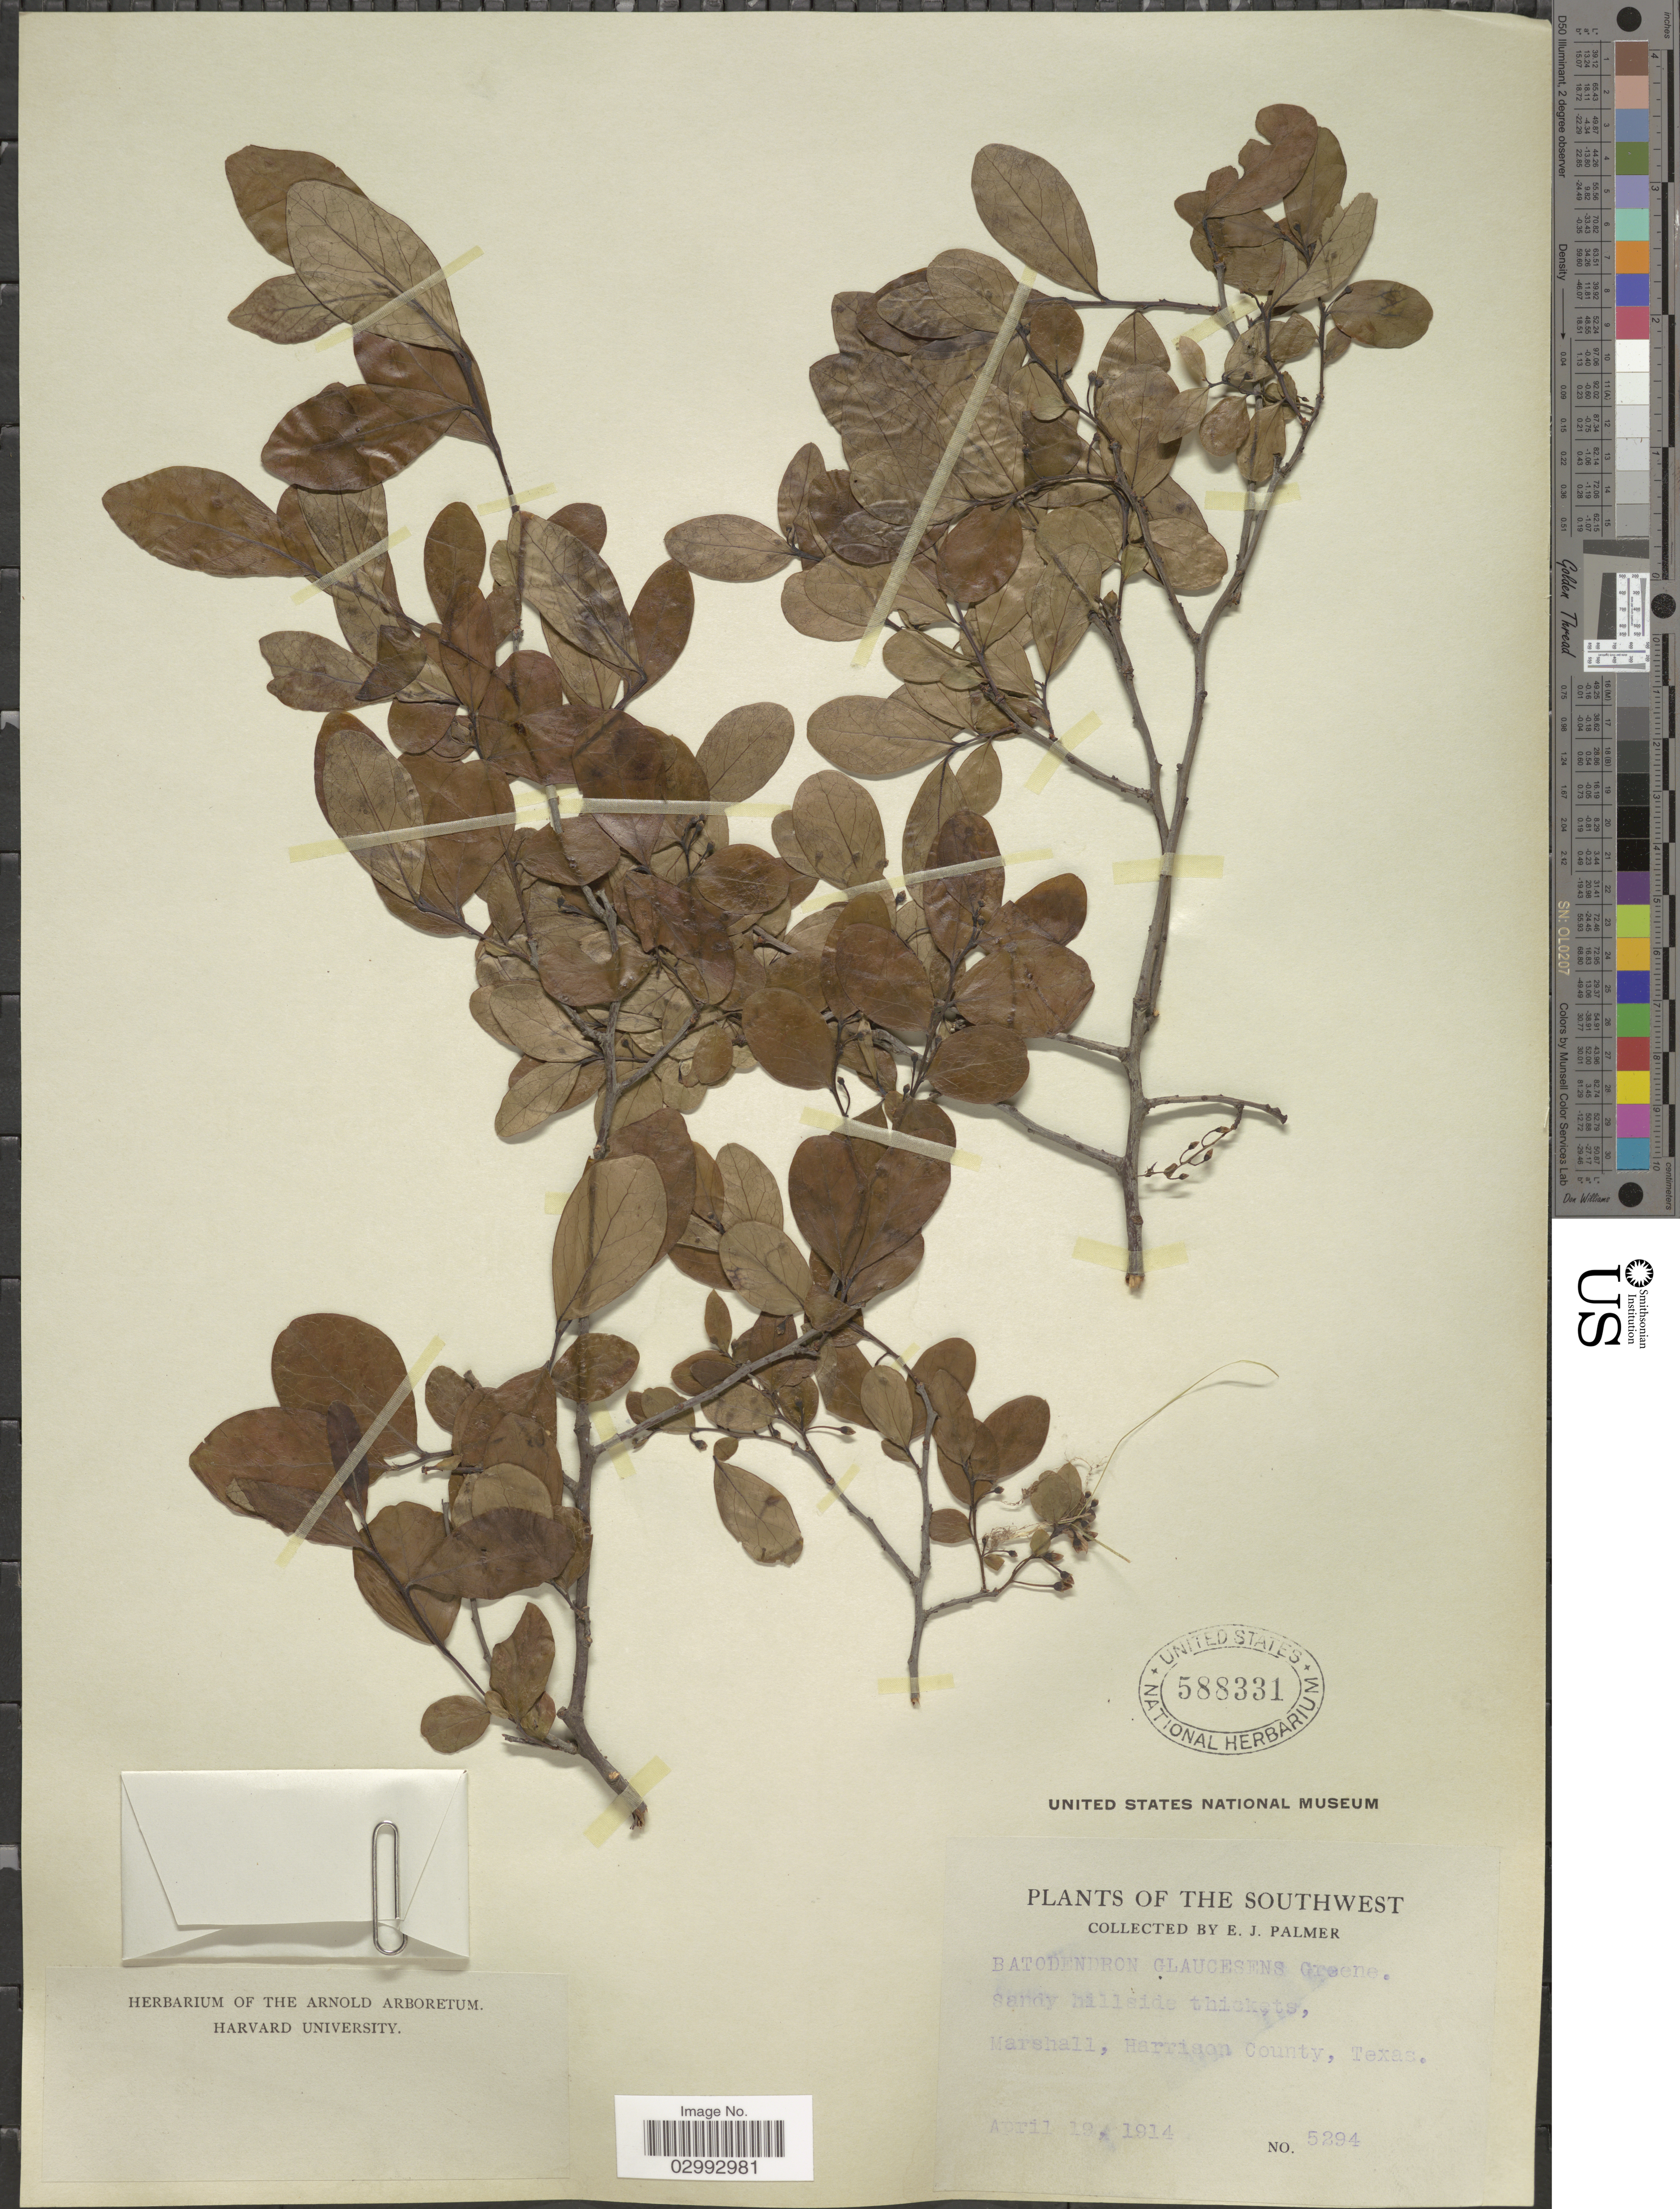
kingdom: Plantae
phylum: Tracheophyta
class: Magnoliopsida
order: Ericales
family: Ericaceae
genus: Batodendron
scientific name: Batodendron arboreum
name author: Nutt.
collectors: E. J. Palmer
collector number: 5294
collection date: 1914-04-19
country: United States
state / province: Texas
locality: Southwest. Sandy hillside thickets, Marshall, Harrison County.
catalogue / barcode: US 588331